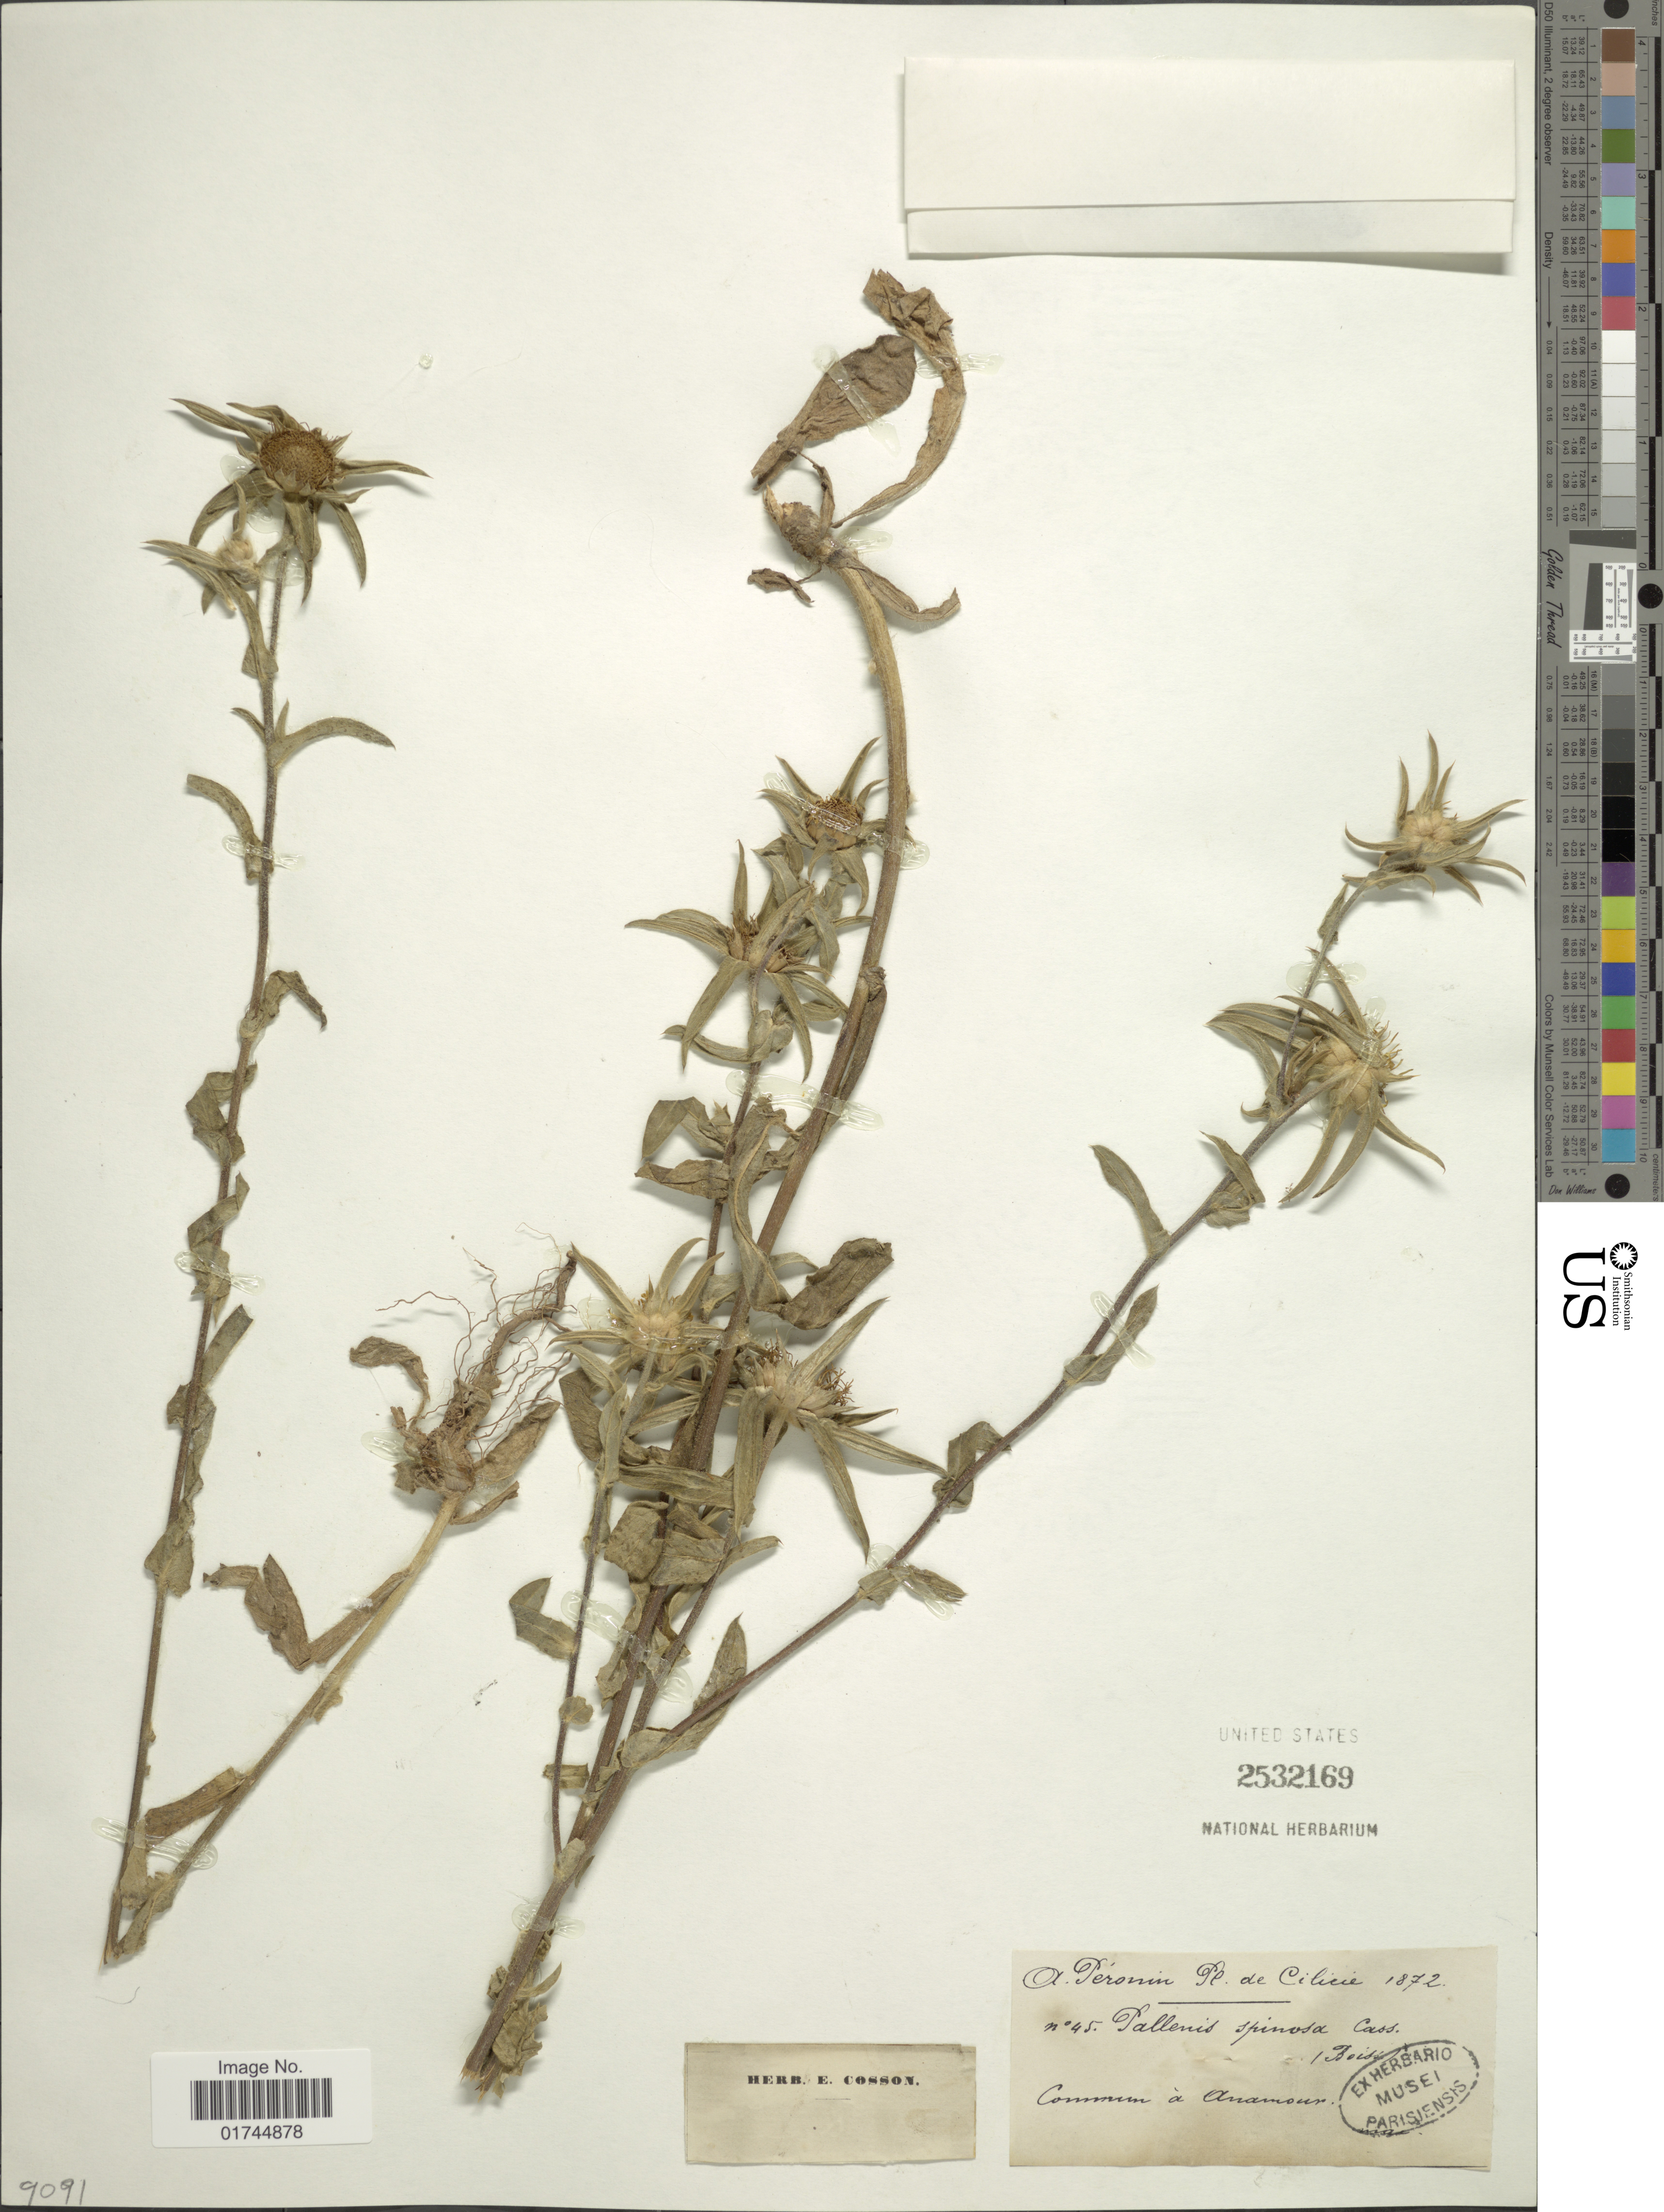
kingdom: Plantae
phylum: Tracheophyta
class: Magnoliopsida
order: Asterales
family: Asteraceae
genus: Pallenis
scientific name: Pallenis spinosa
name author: (L.) Cass.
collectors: A. Péronin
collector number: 45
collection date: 1872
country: Turkey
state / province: Mersin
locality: Cilicie.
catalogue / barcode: US 2532169